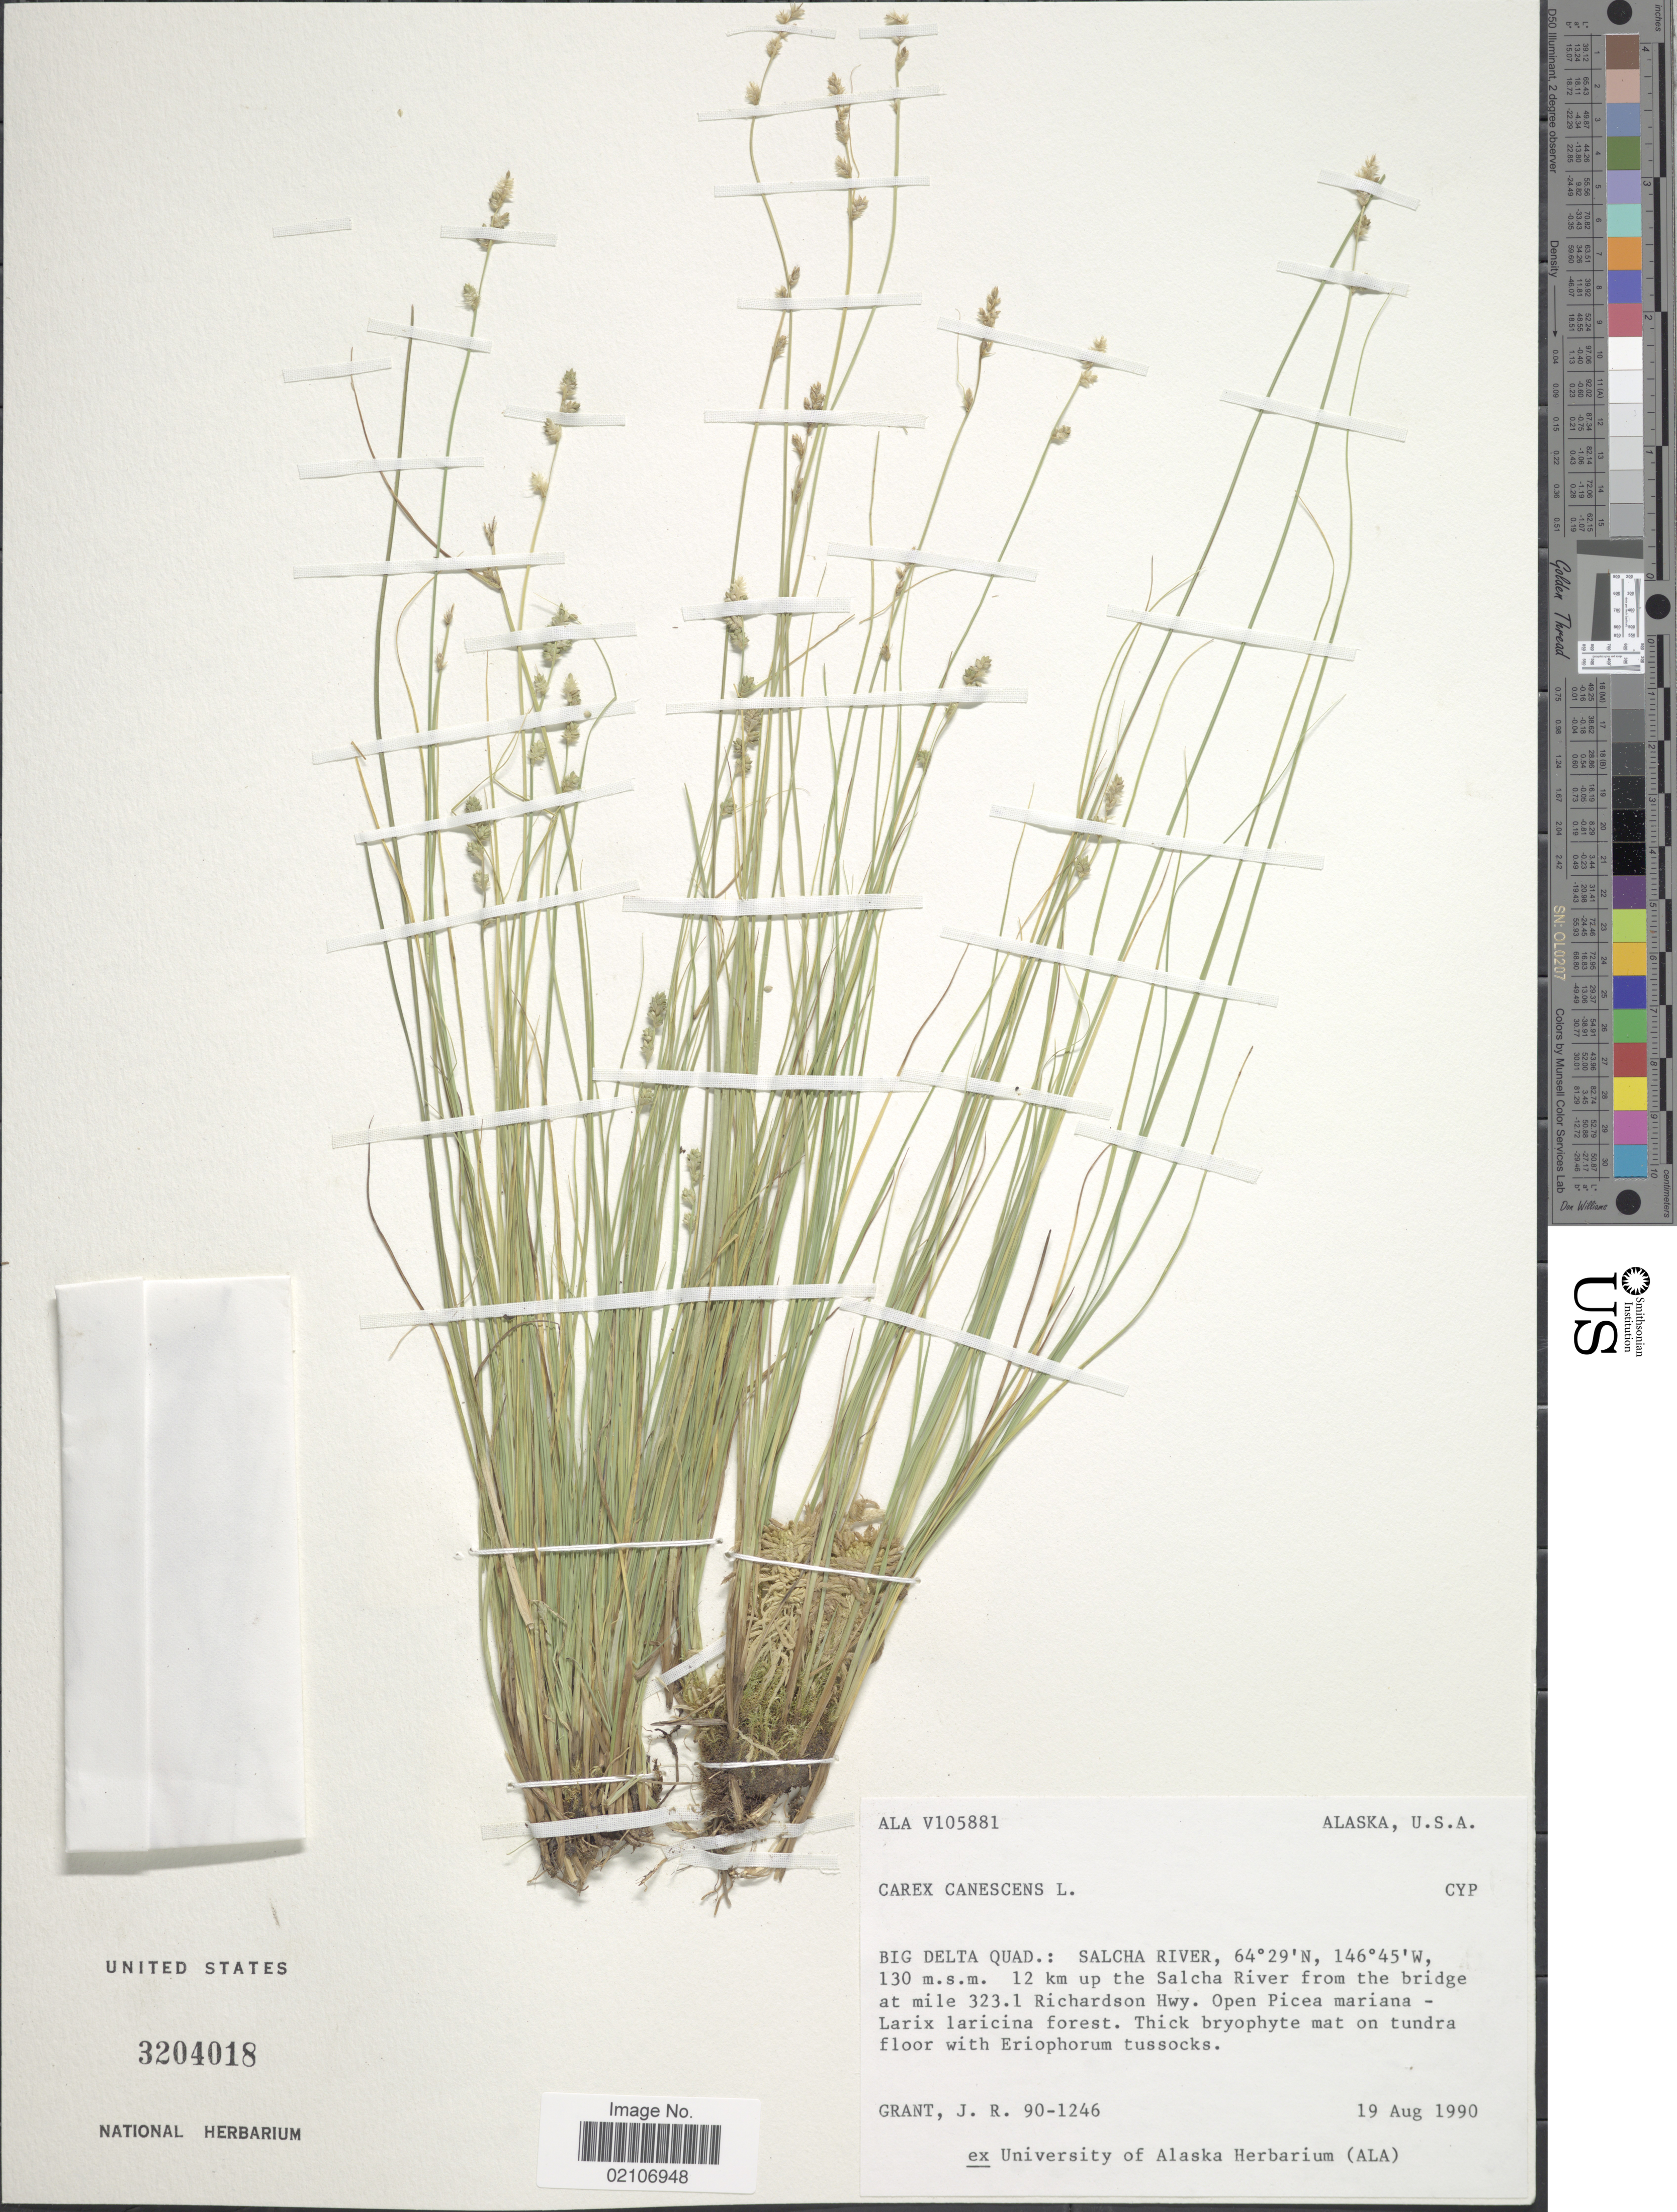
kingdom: Plantae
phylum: Tracheophyta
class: Liliopsida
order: Poales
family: Cyperaceae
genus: Carex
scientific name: Carex canescens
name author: L.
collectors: J. Grant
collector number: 90-1246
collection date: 1990-08-19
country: United States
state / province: Alaska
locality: Alaska, U.S.A Big Delta Quad.: Salcha River. 12 km up the Salcha River from the bridge at mile 323.1 Richardson Hwy.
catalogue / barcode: US 3204018